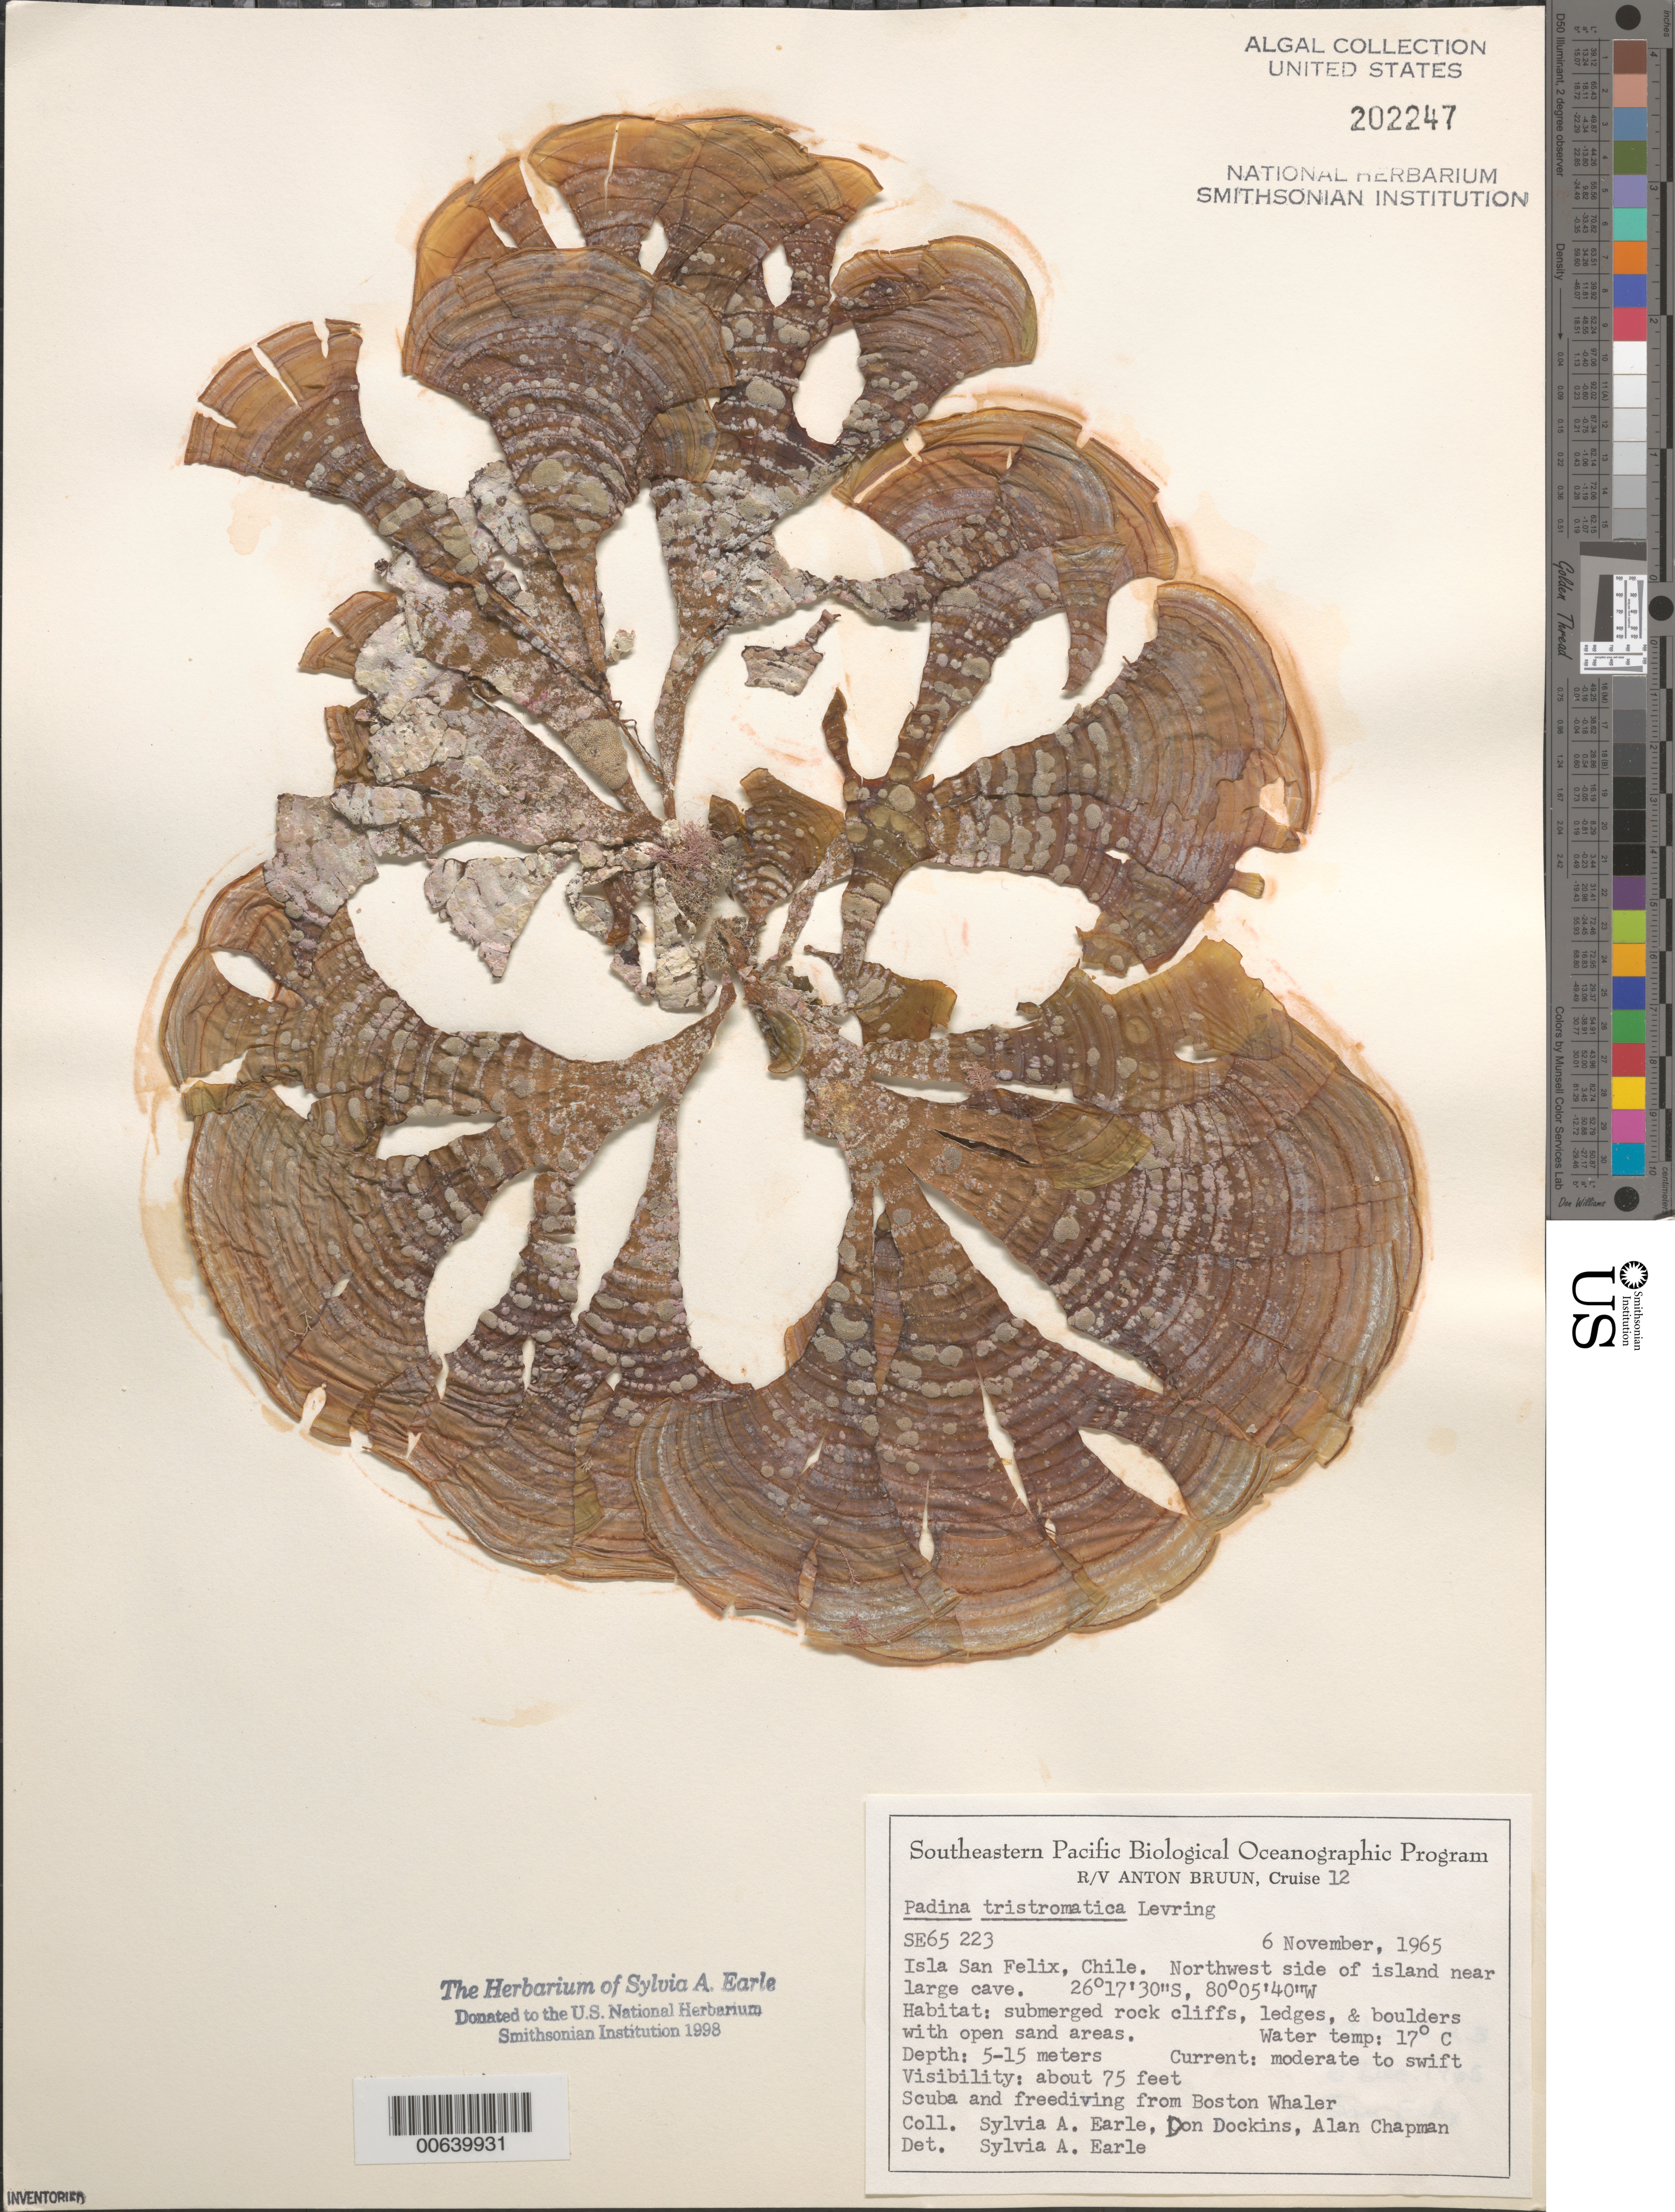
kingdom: Chromista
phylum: Ochrophyta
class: Phaeophyceae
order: Dictyotales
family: Dictyotaceae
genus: Padina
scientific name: Padina tristromatica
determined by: Earle, S. A.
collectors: S. A. Earle, D. Dockins & A. Chapman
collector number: SE 65223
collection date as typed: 06 Nov 1965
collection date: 1965-11-06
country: Chile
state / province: Atacama (III)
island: Isla San Felix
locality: Northwest side of island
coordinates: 26 17' 30" S, 80 05' 40" W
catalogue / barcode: US 202247